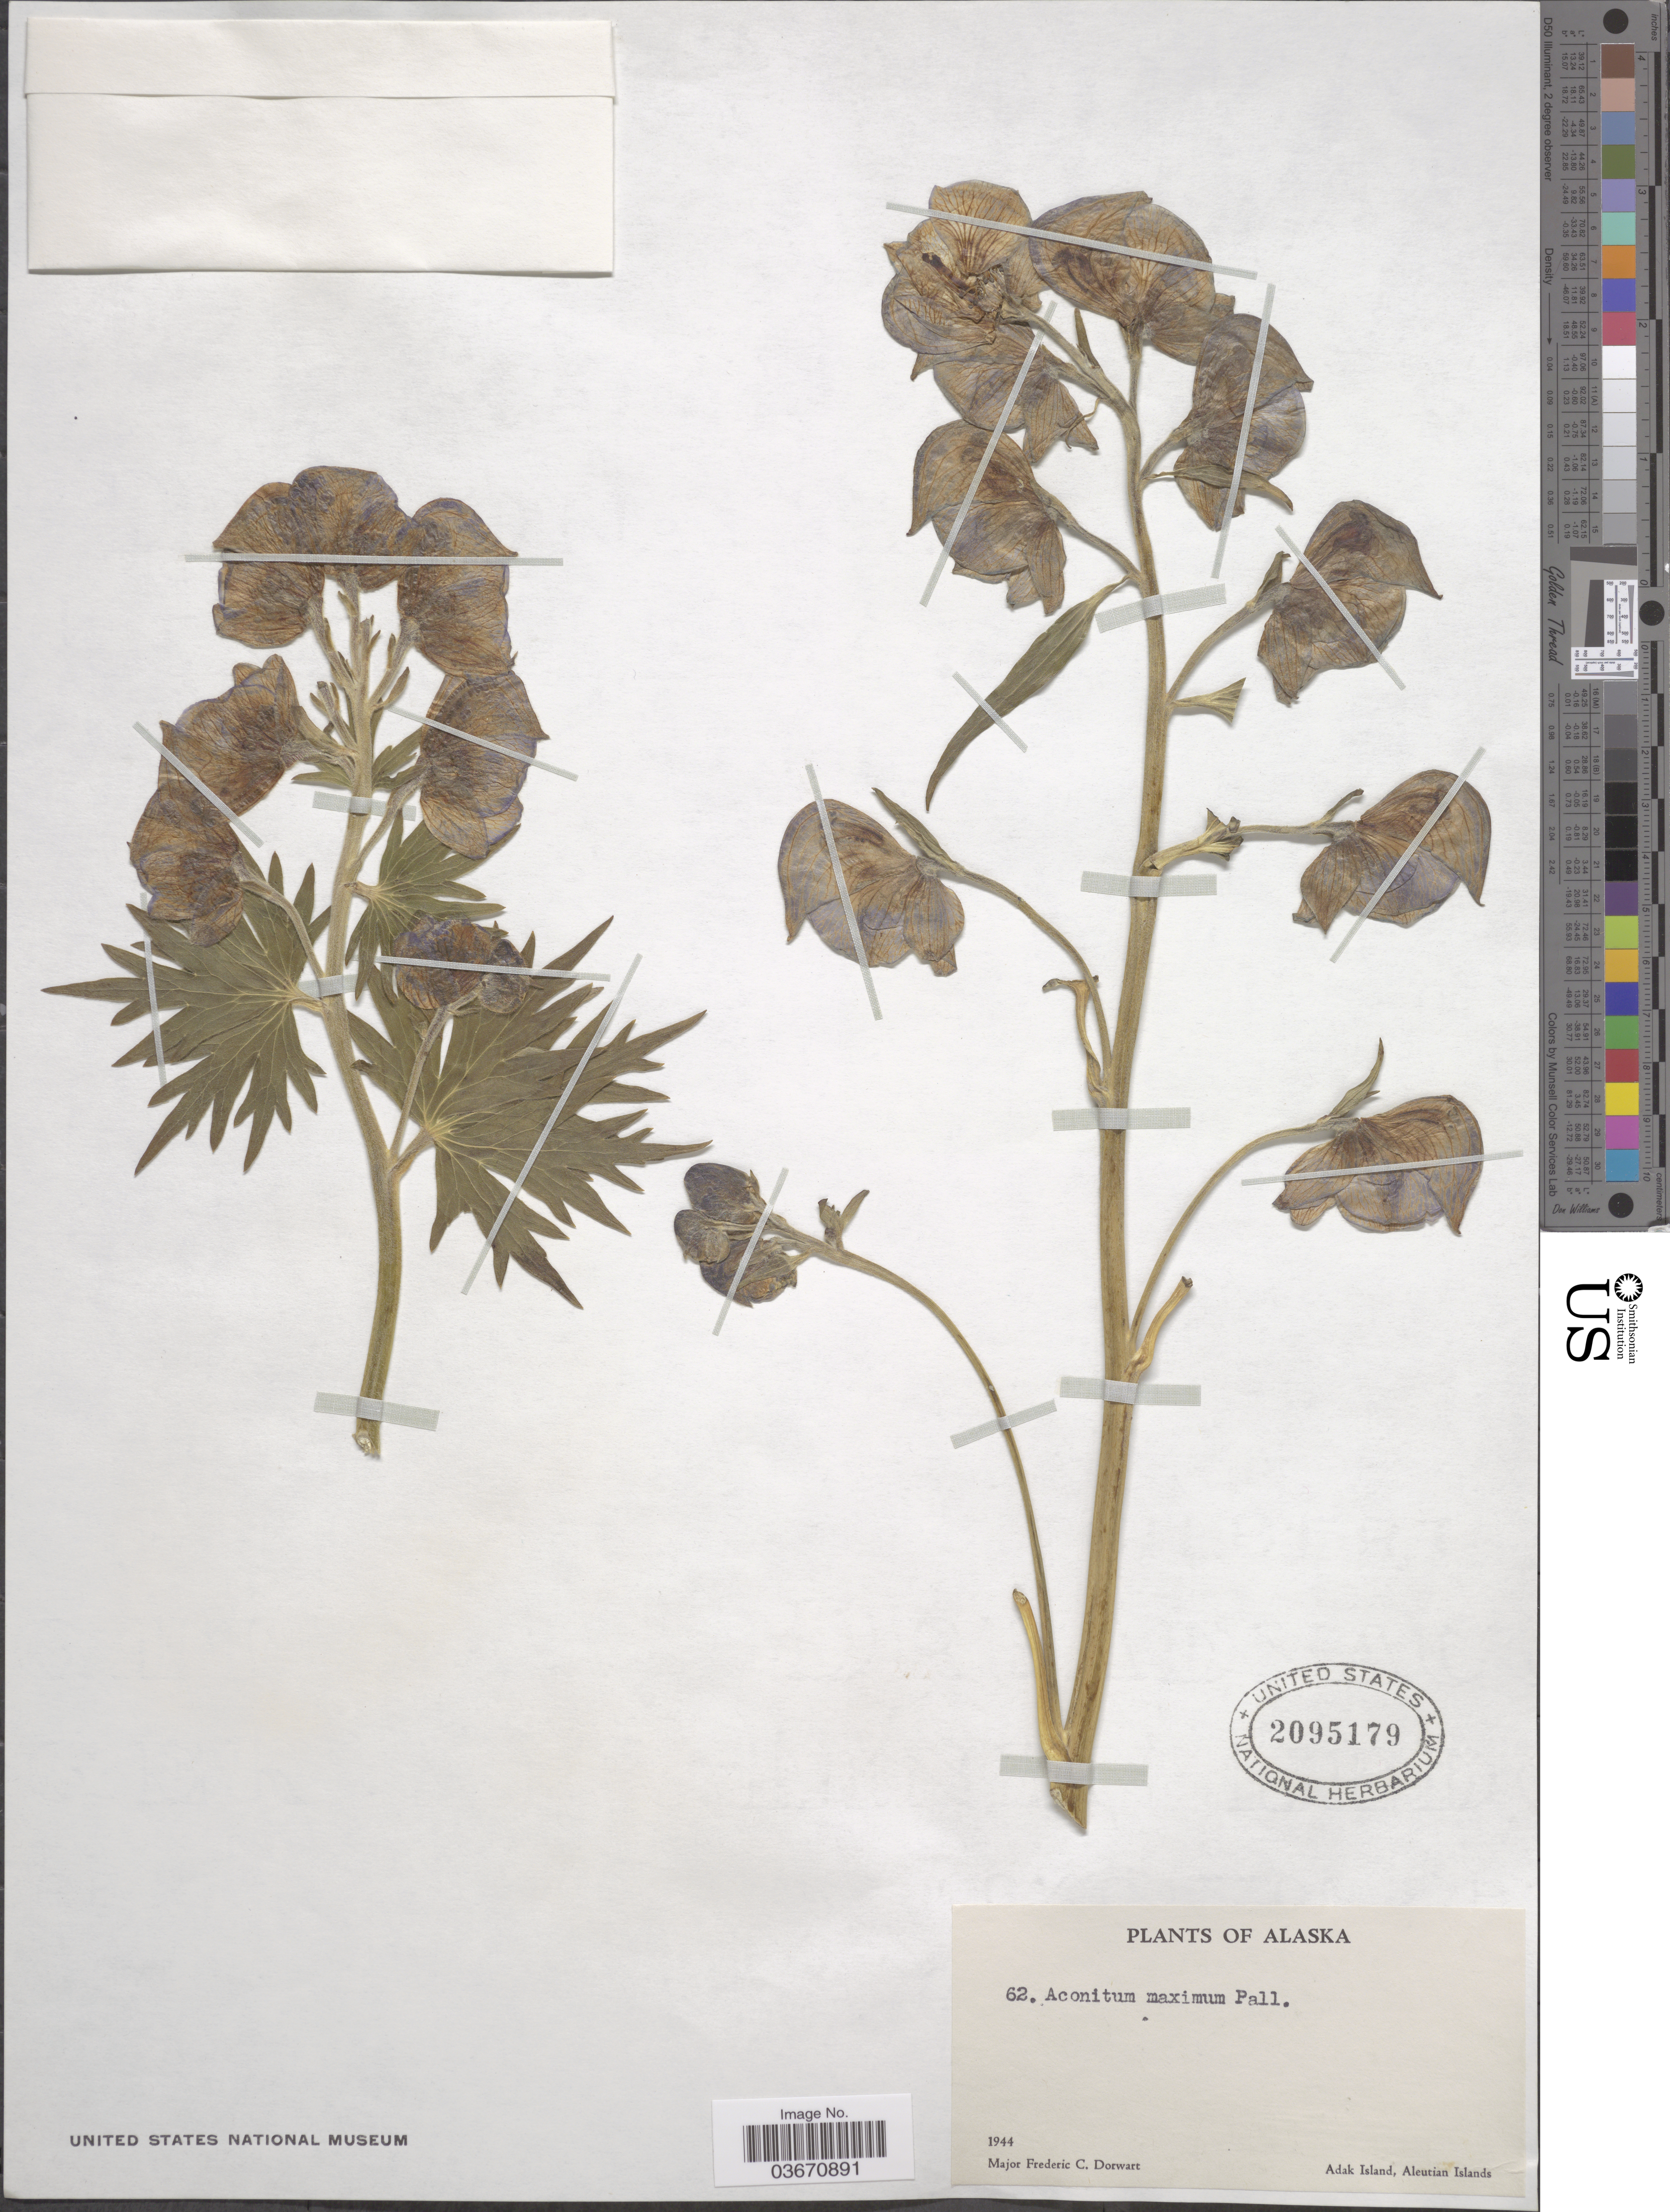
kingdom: Plantae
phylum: Tracheophyta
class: Magnoliopsida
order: Ranunculales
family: Ranunculaceae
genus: Aconitum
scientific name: Aconitum maximum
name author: Pall. ex DC.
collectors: F. Dorwart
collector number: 62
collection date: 1944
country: United States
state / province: Alaska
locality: Adak Island, Aleutian Islands.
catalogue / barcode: US 2095179